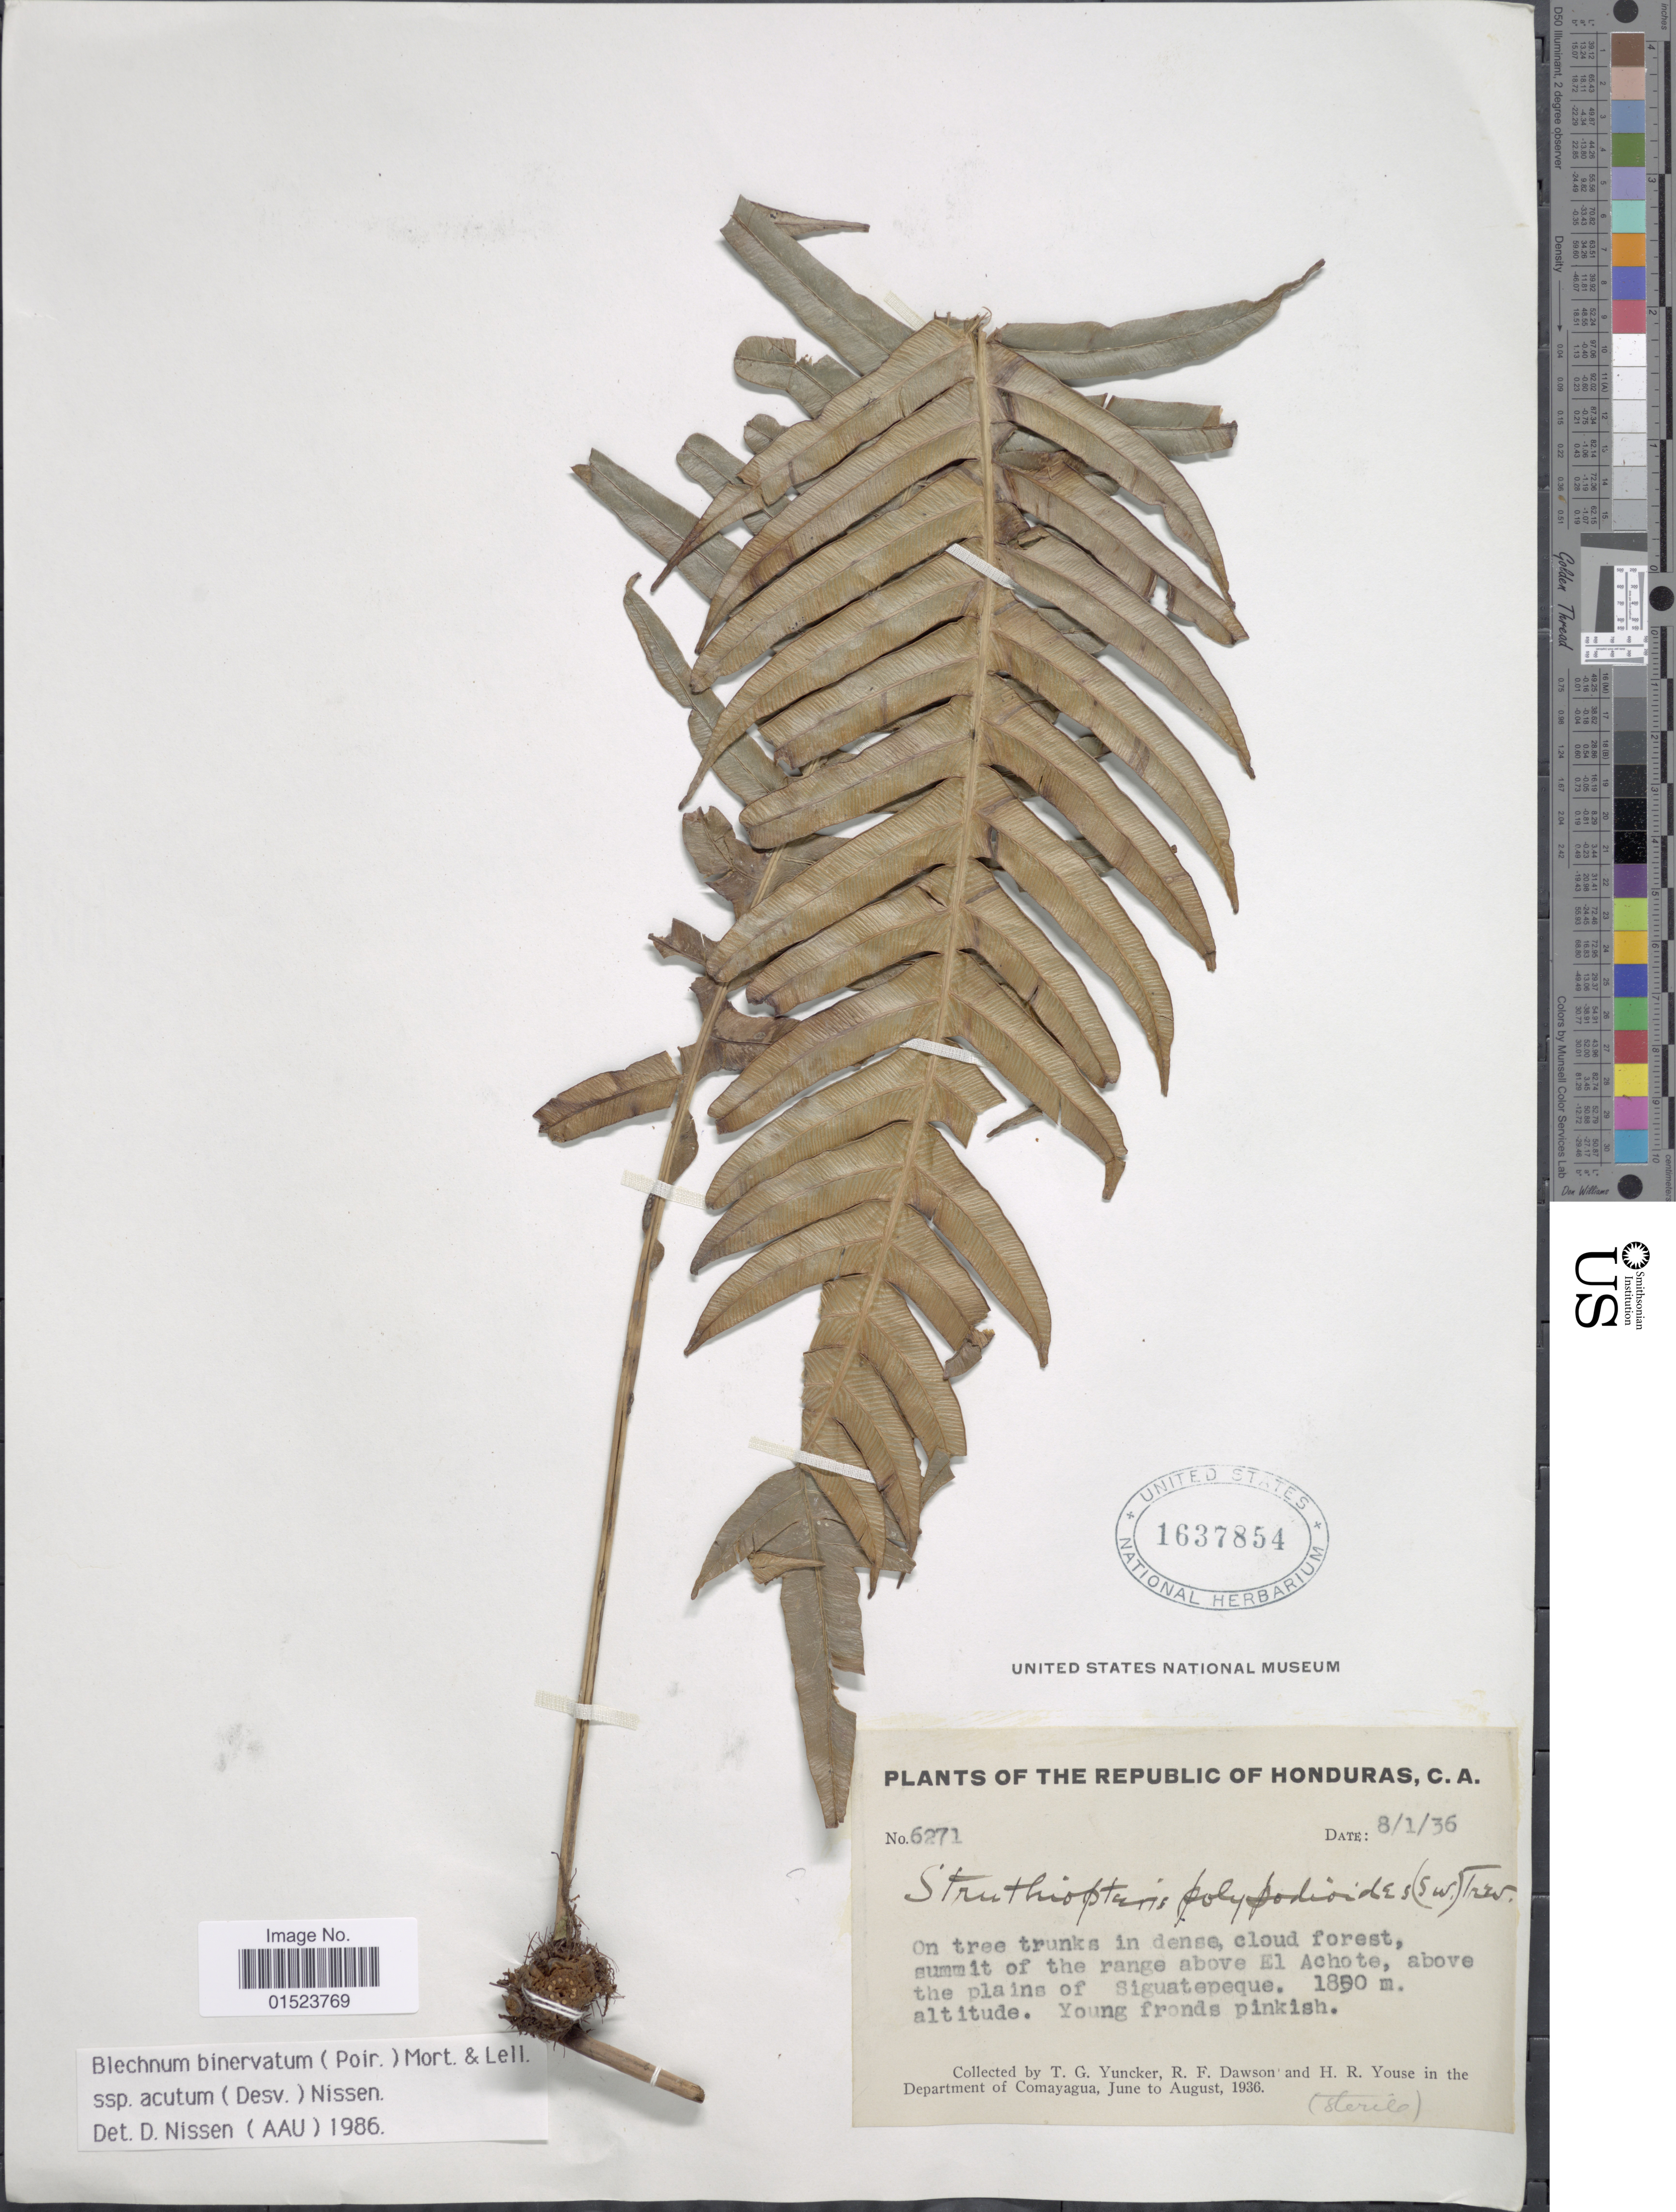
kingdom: Plantae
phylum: Tracheophyta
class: Polypodiopsida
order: Polypodiales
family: Blechnaceae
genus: Blechnum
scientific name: Blechnum ensiforme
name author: (Liebm.) C. Chr.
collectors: T. G. Yuncker, R. F. Dawson & H. Youse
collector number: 6271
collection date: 1936-06/1936-08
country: Honduras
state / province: Comayagua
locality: Summit of the range above El Achote, above the plains of Siguatepeque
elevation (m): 1800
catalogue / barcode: US 1637854